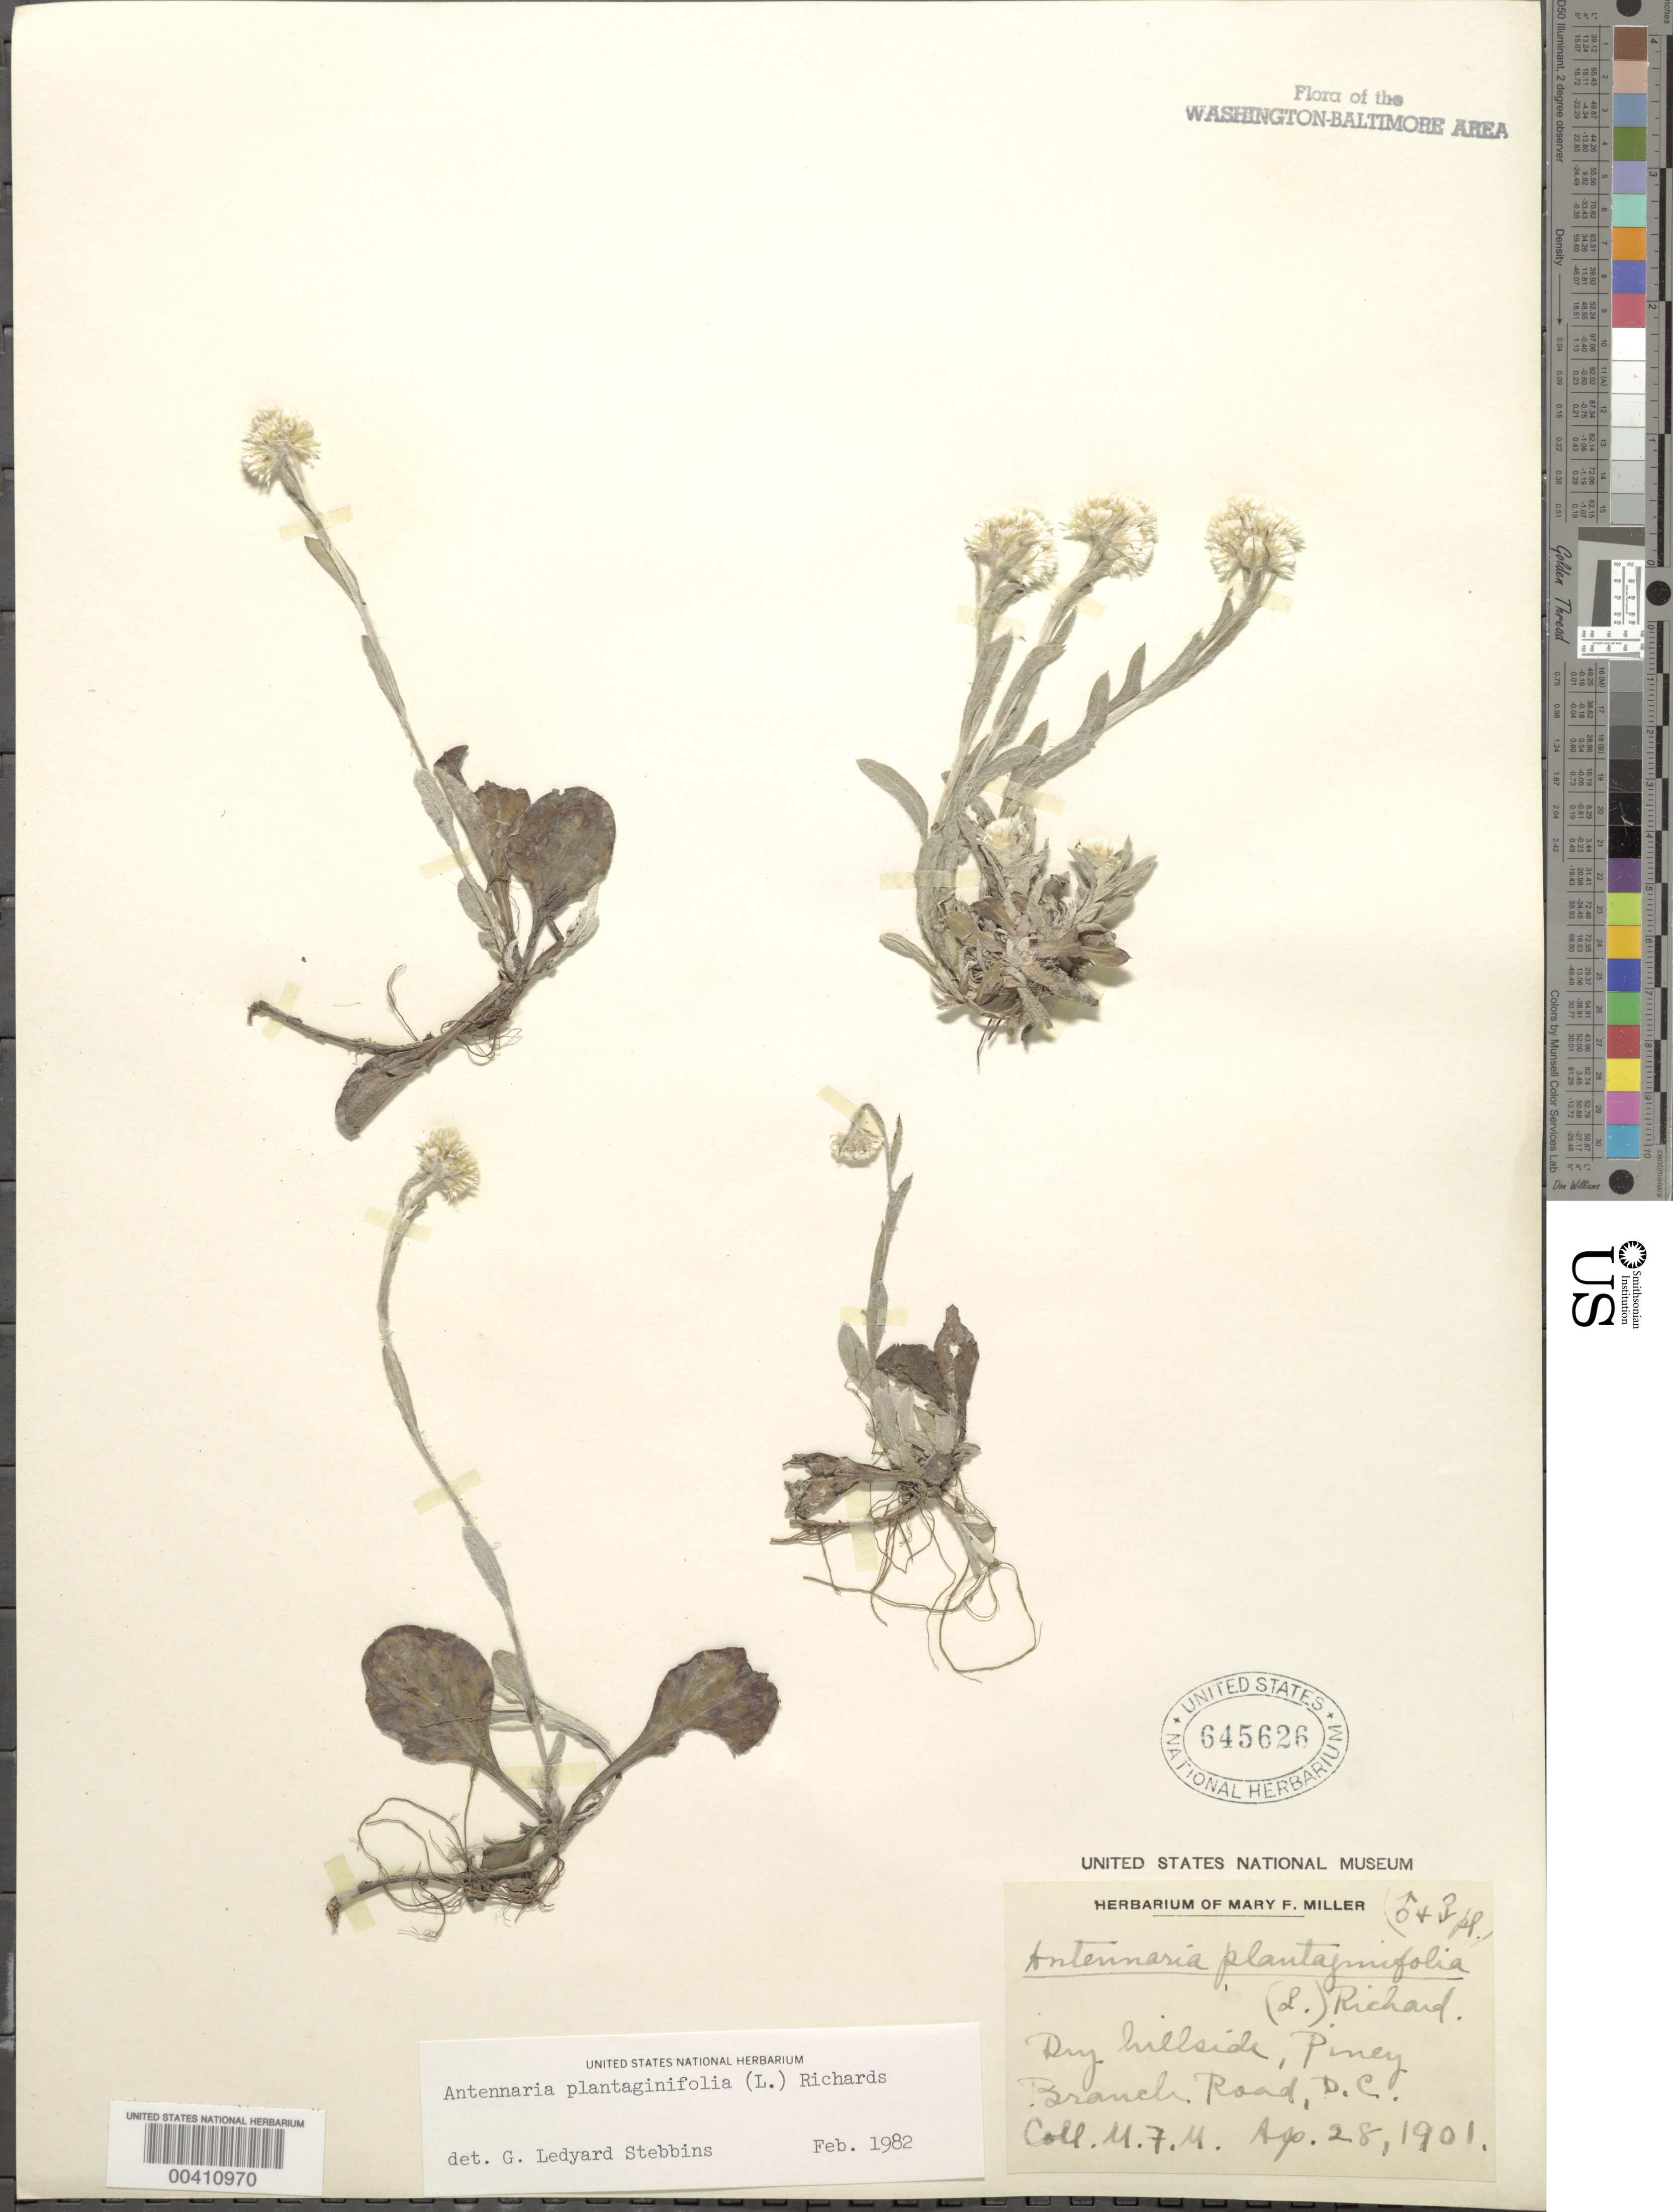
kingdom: Plantae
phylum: Tracheophyta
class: Magnoliopsida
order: Asterales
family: Asteraceae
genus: Antennaria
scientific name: Antennaria plantaginifolia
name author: (L.) Richardson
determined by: Stebbins, G. L.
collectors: M. F. Miller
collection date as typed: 28 Apr 1901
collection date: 1901-04-28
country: United States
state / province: District of Columbia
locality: Piney Branch Rd. Rock Creek Park & vicinity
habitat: Dry hillside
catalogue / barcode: US 645626